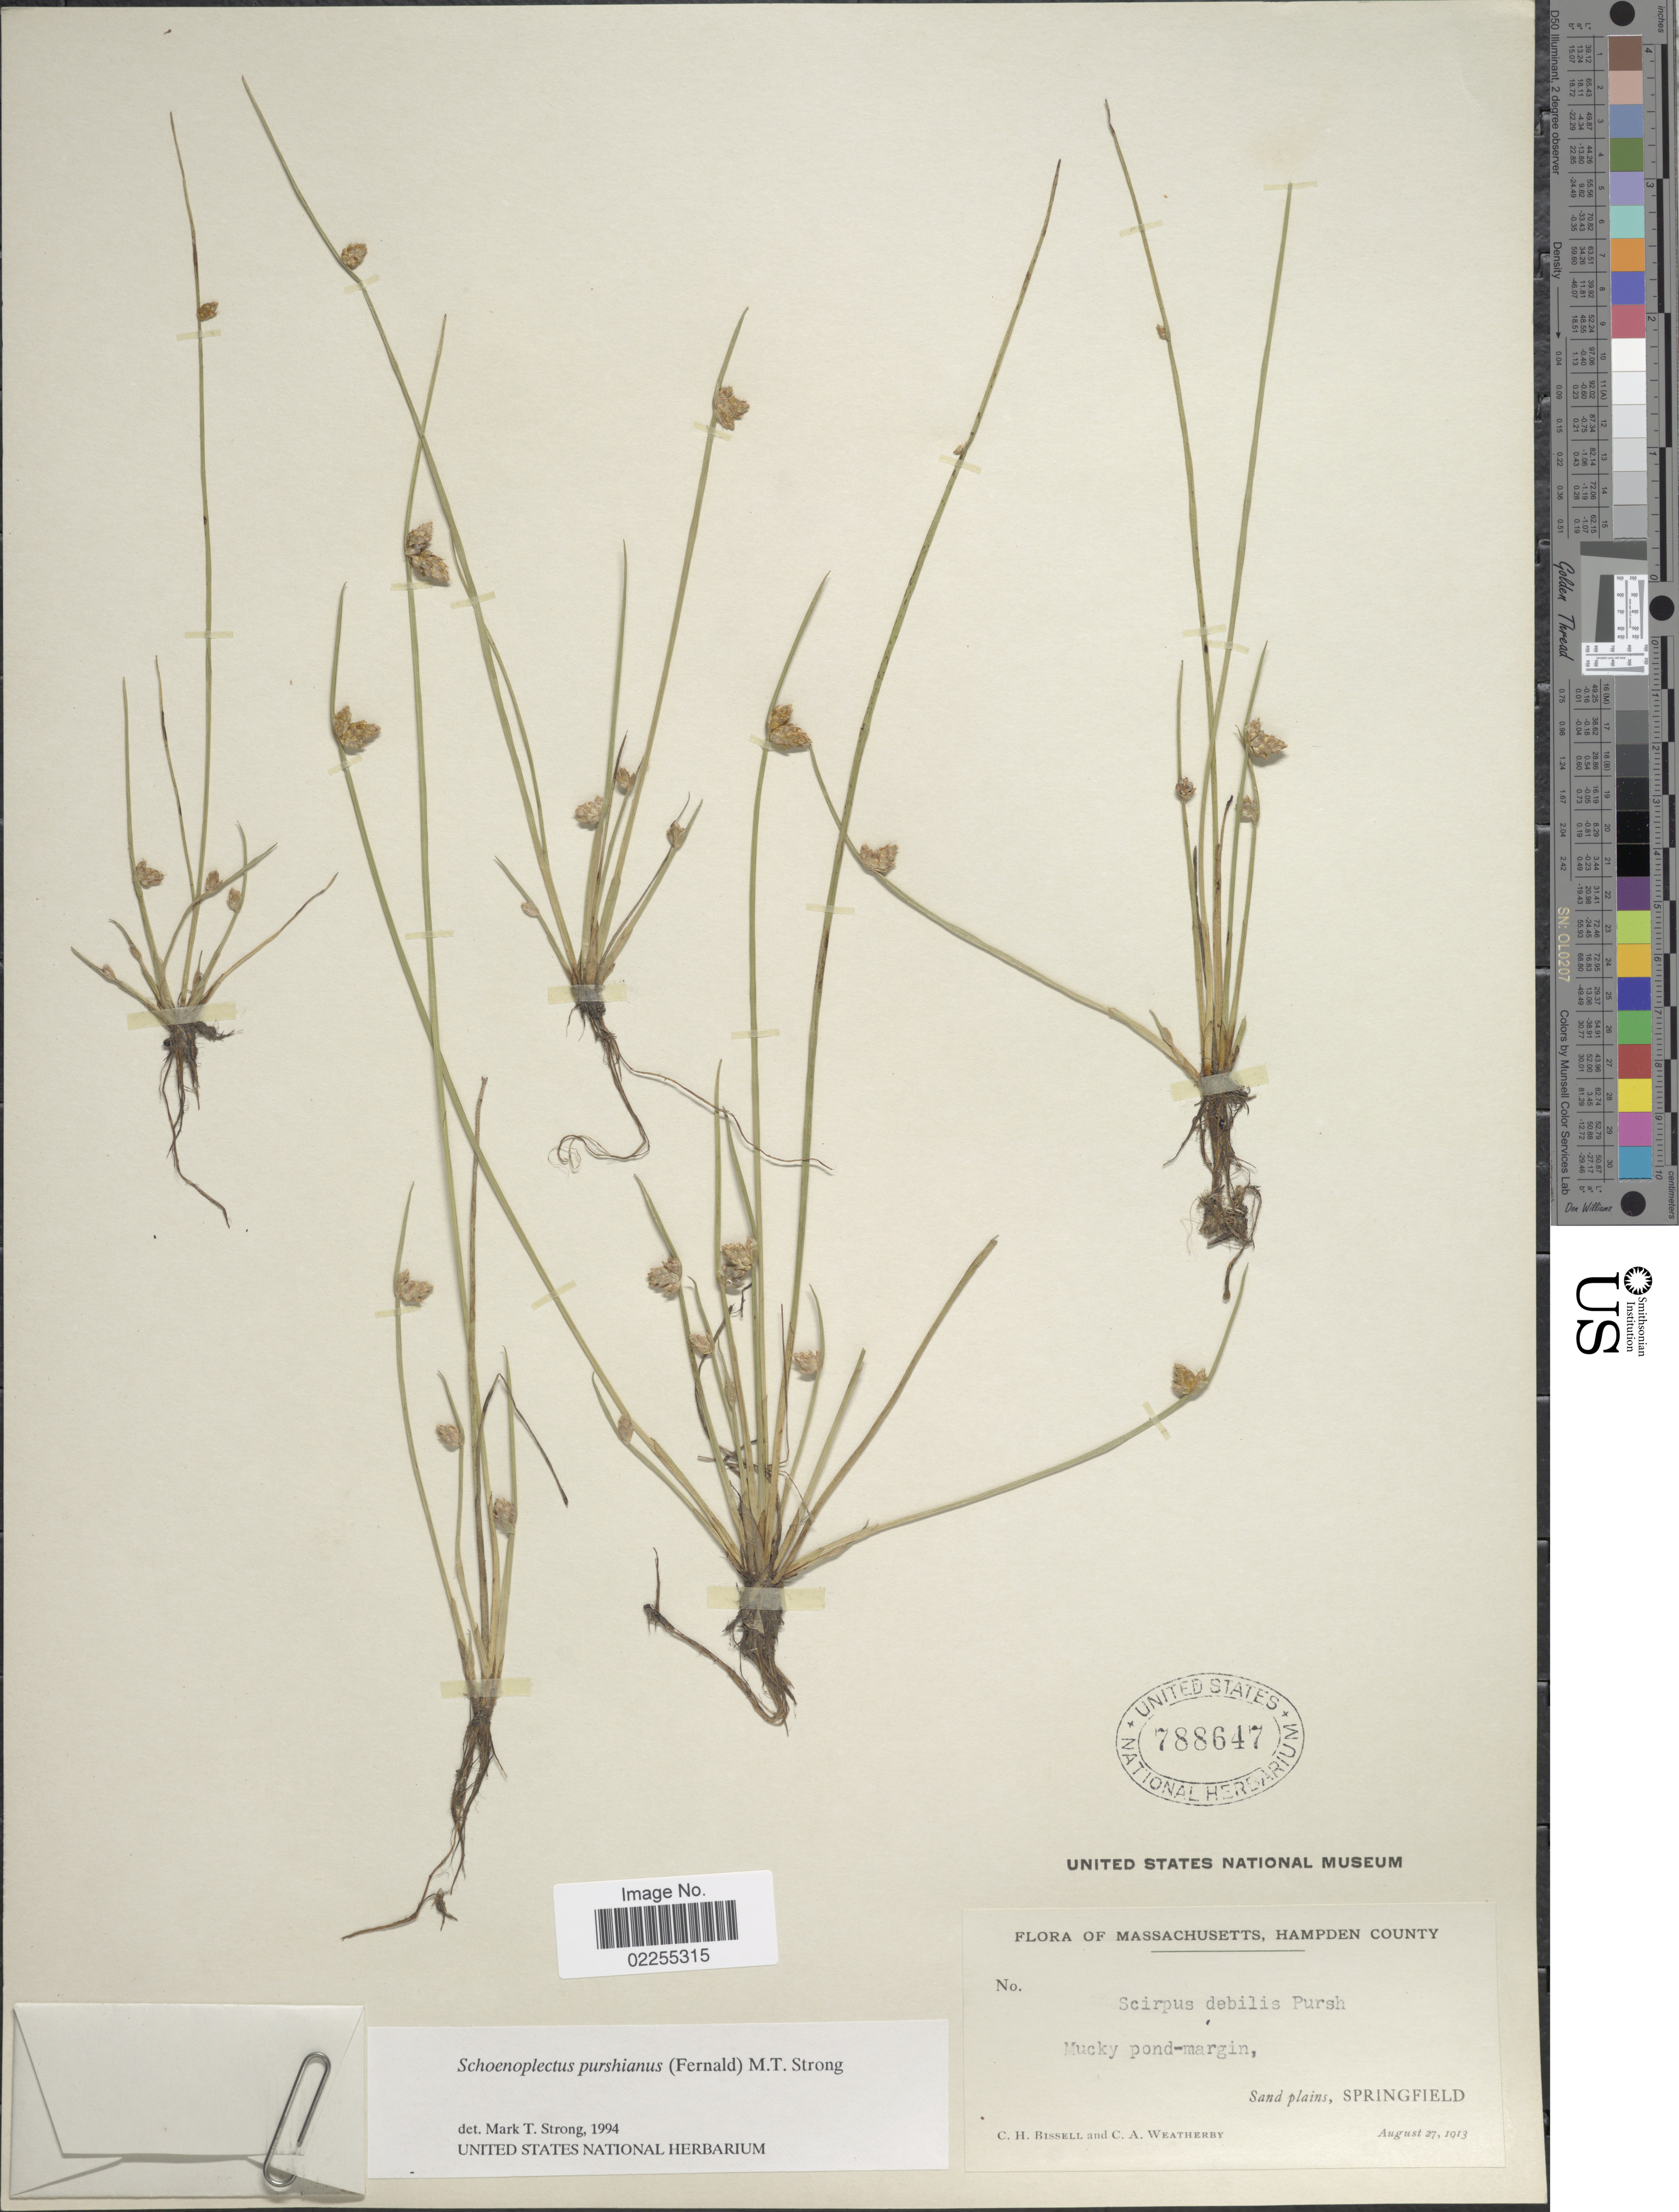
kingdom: Plantae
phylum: Tracheophyta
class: Liliopsida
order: Poales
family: Cyperaceae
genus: Schoenoplectus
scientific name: Schoenoplectus purshianus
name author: (Fernald) M.T. Strong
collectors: C. Bissell & C. A. Weatherby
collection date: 1913-08-27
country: United States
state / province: Massachusetts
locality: Hampden County. Mucky pond-margin, Sand plains, Springfield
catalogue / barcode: US 788647